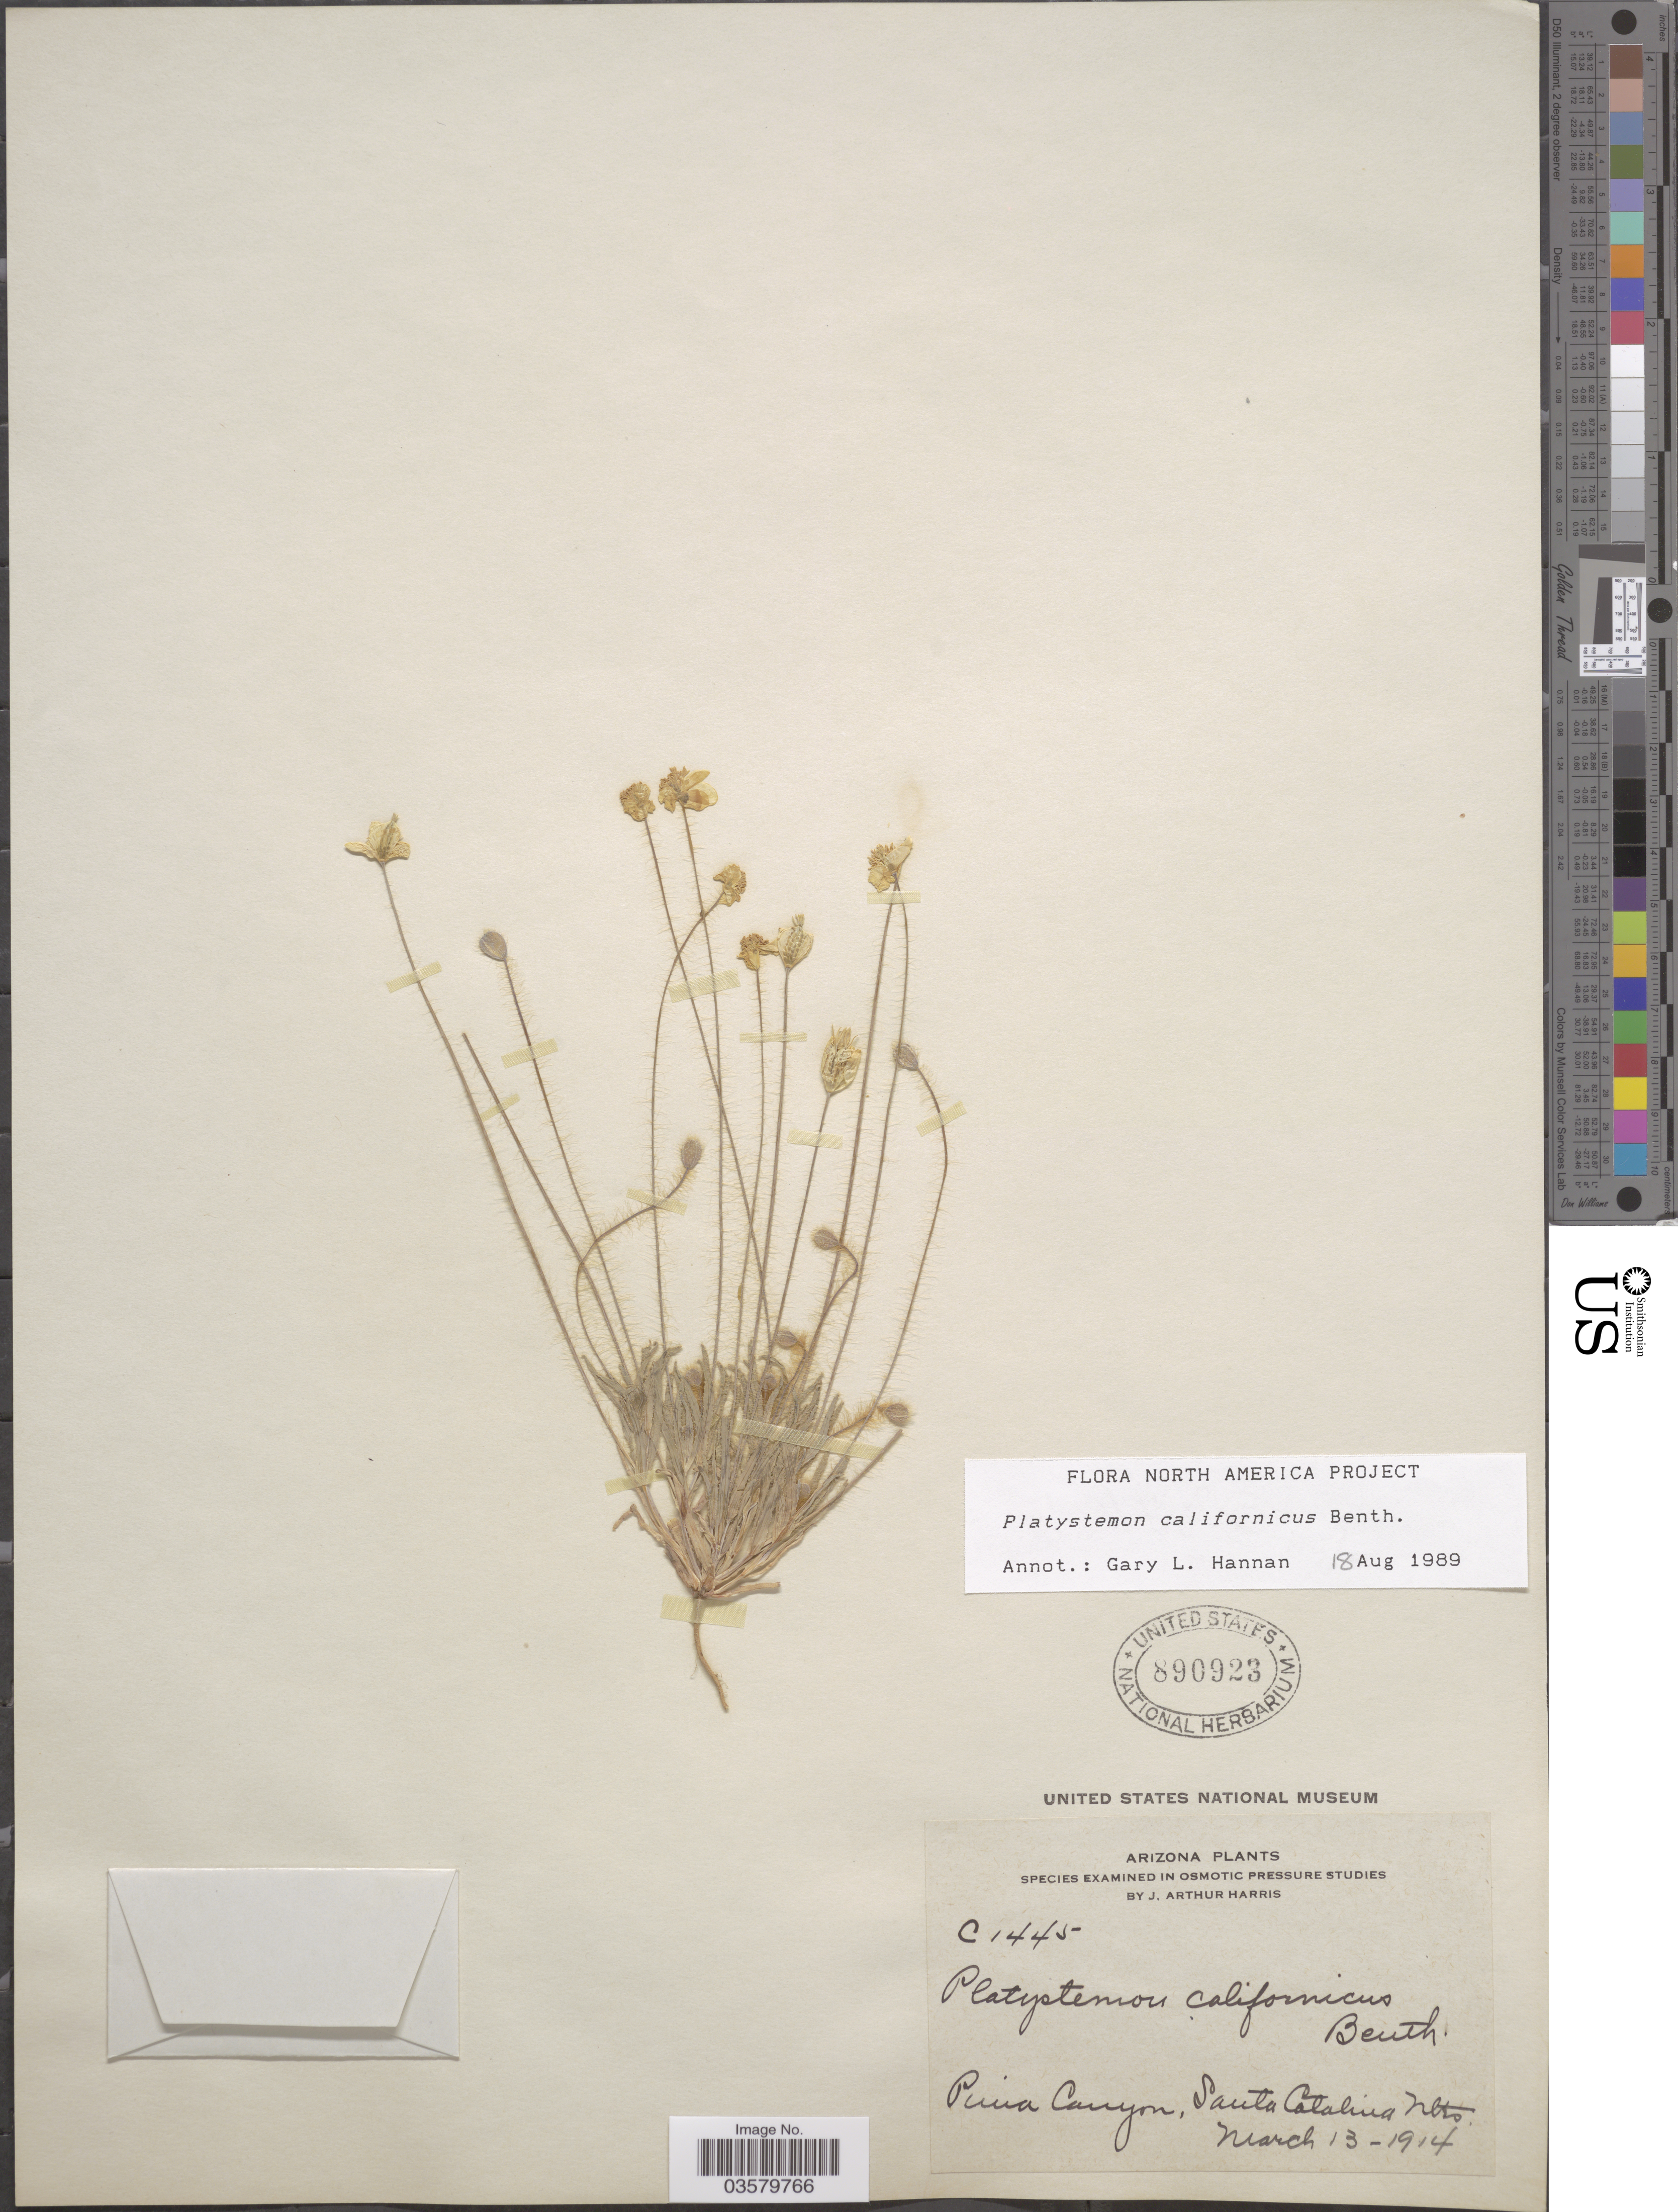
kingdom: Plantae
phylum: Tracheophyta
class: Magnoliopsida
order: Ranunculales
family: Papaveraceae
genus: Platystemon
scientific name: Platystemon californicus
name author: Benth.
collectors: J. A. Harris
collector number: C1445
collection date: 1914-03-13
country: United States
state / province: Arizona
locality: Pima Canyon, Santa Catalina Mts.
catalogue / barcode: US 890923